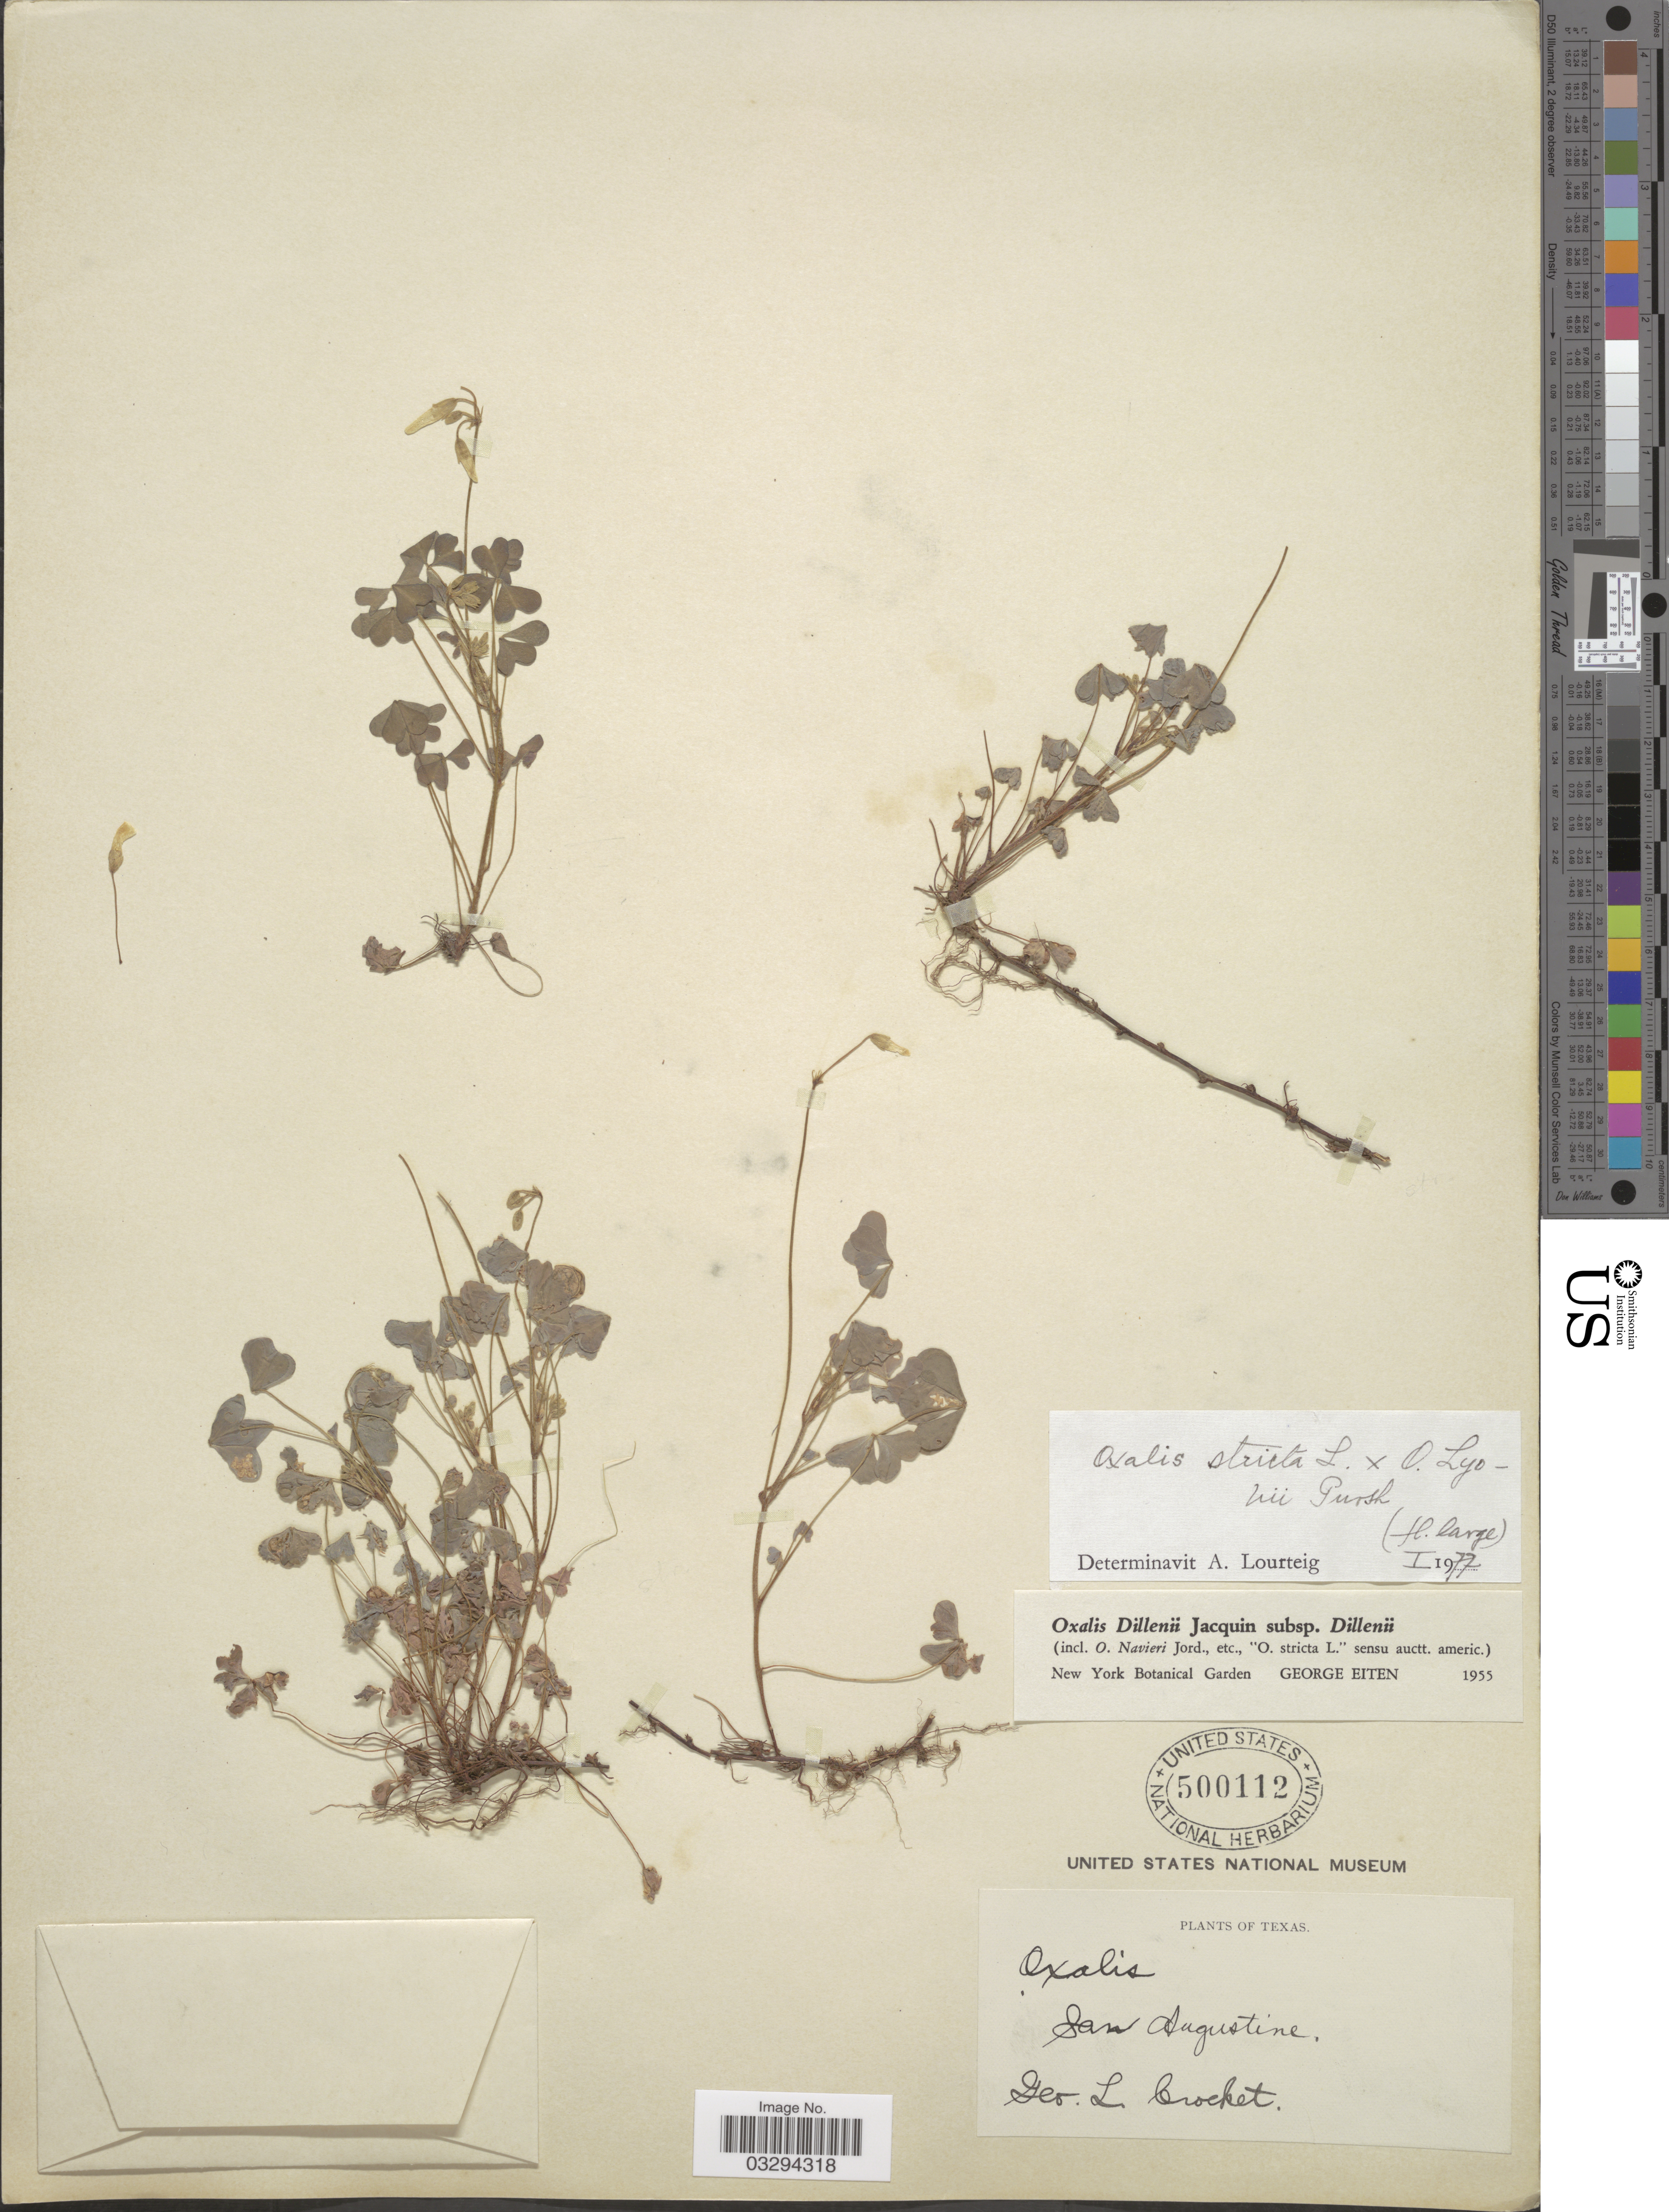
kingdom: Plantae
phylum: Tracheophyta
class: Magnoliopsida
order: Oxalidales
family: Oxalidaceae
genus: Oxalis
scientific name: Oxalis lyonii x O. stricta L.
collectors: G. Crocket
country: United States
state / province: Texas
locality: San Augustine.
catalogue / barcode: US 500112